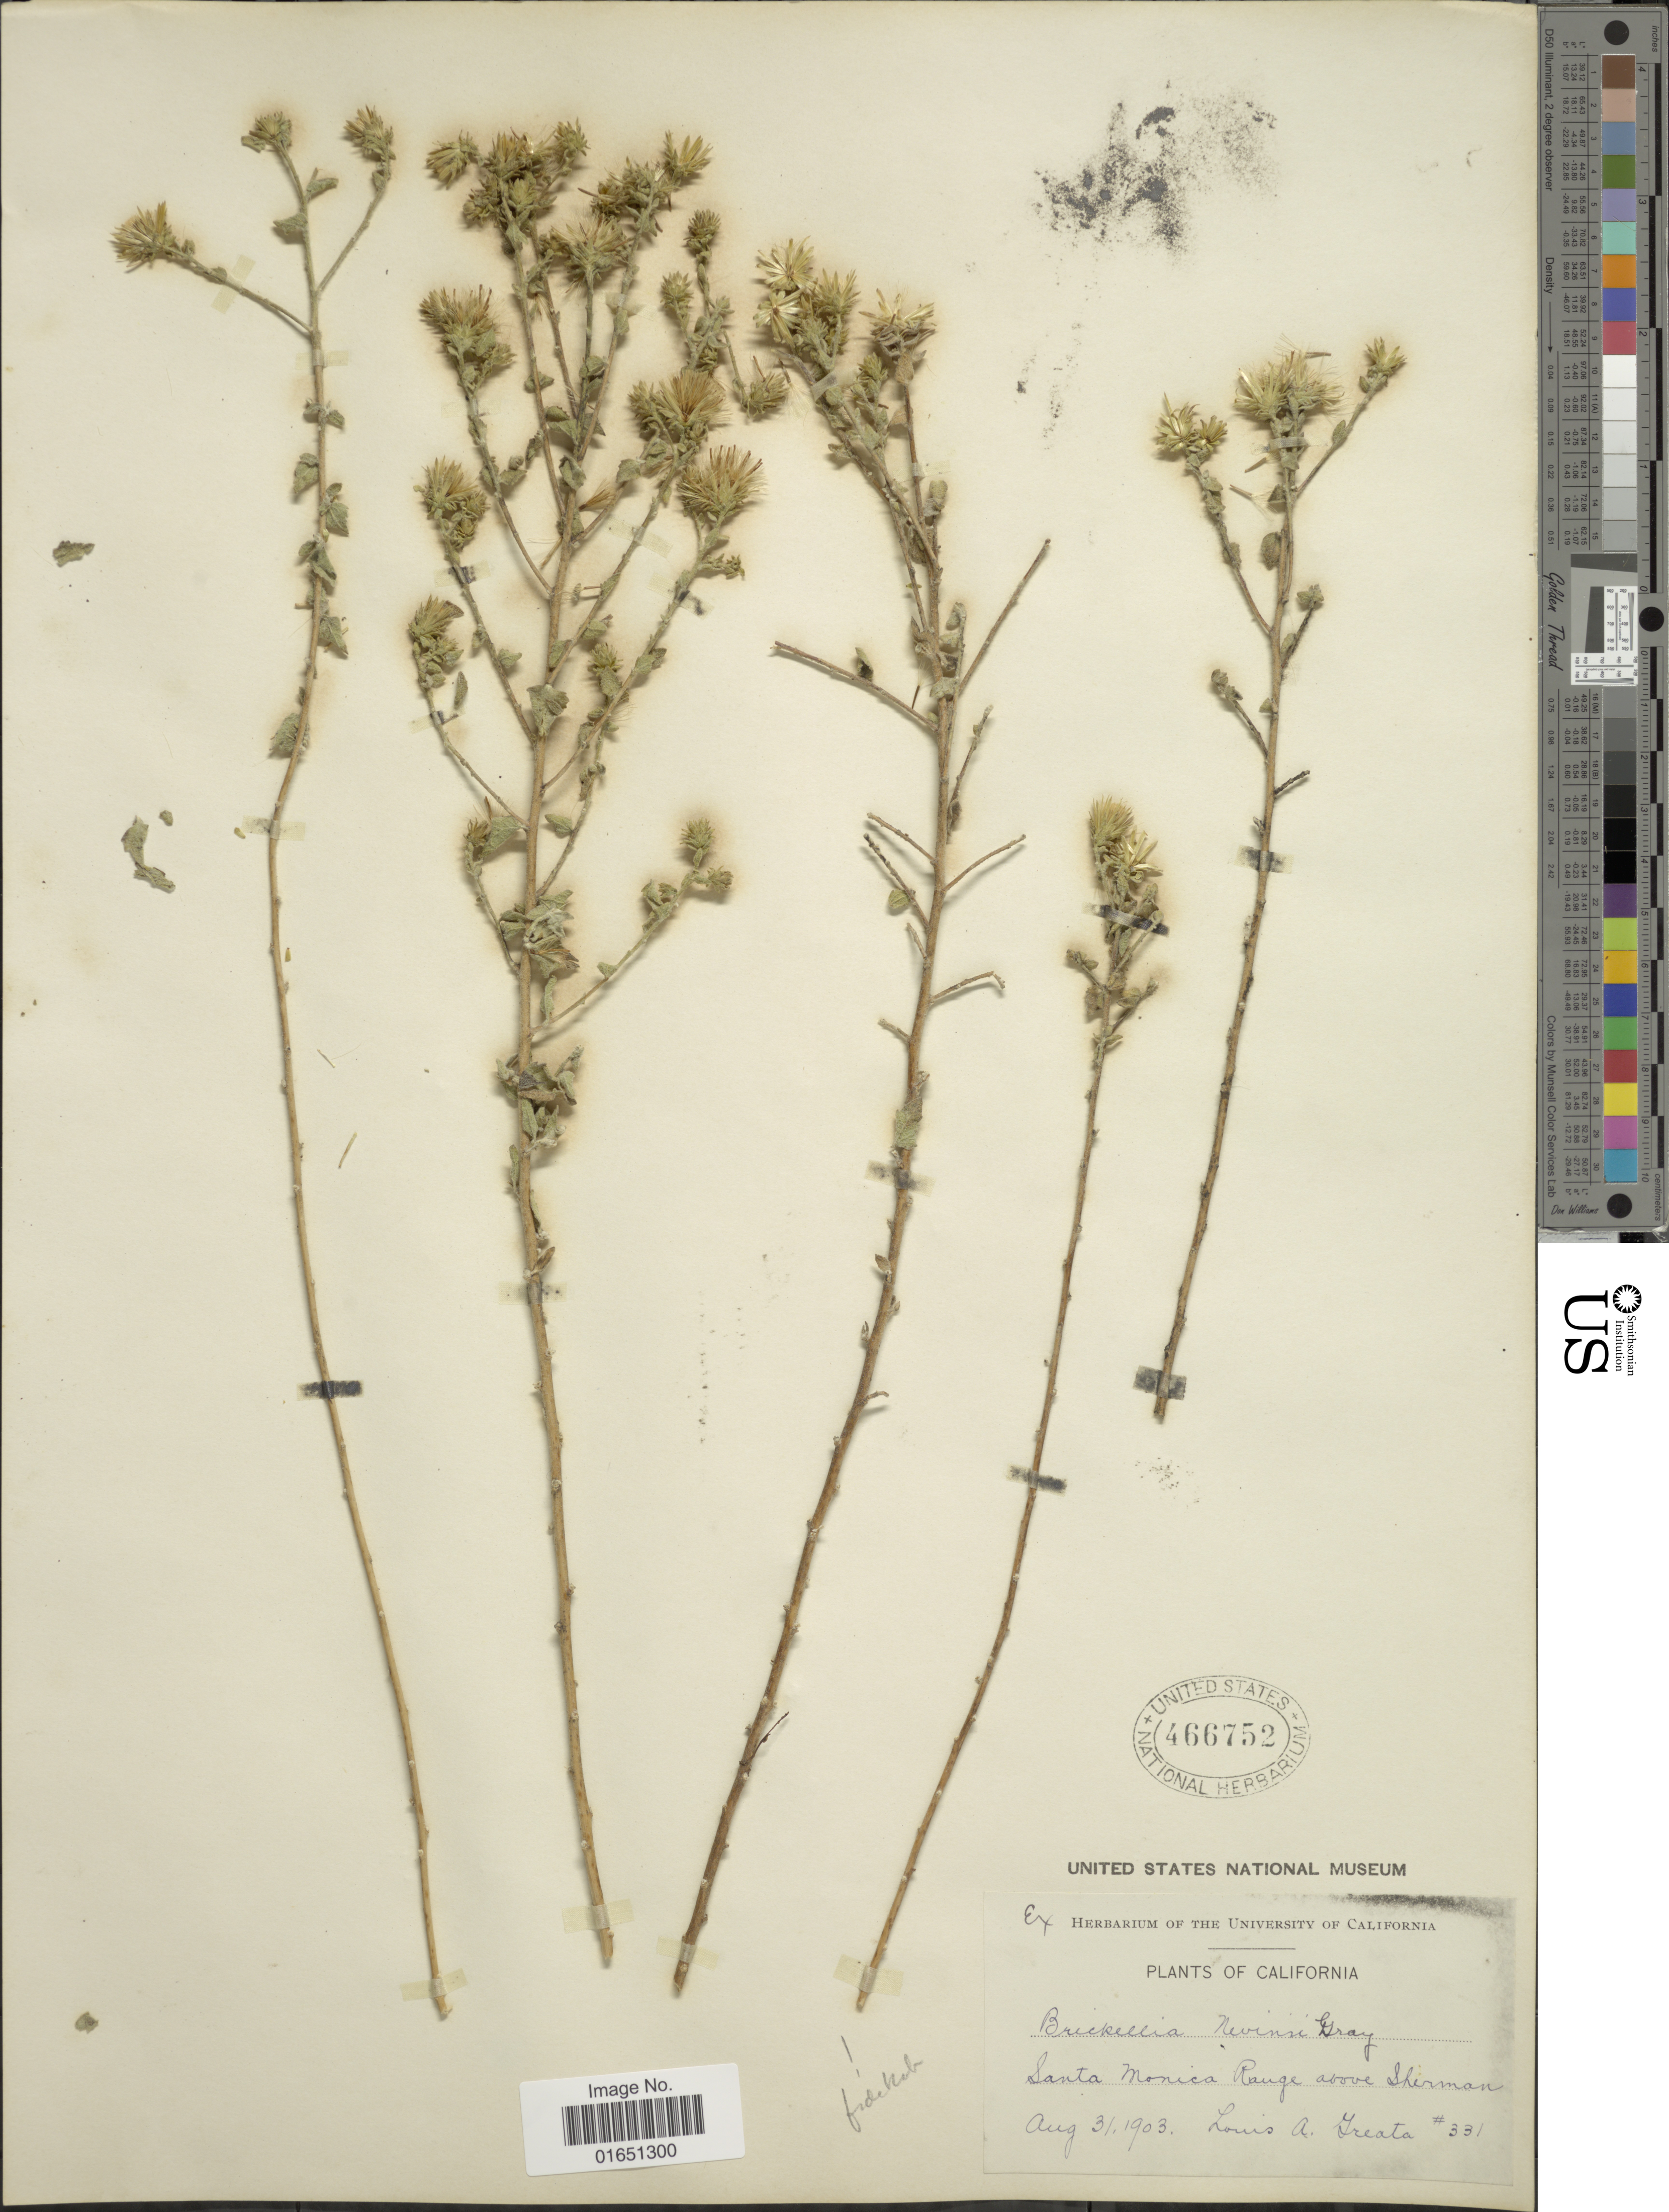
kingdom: Plantae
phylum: Tracheophyta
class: Magnoliopsida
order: Asterales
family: Asteraceae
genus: Brickellia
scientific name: Brickellia nevinii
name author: A. Gray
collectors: L. Greata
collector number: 331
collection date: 1903-08-31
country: United States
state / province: California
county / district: Los Angeles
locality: Santa Monica Range above Sherman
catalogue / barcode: US 466752